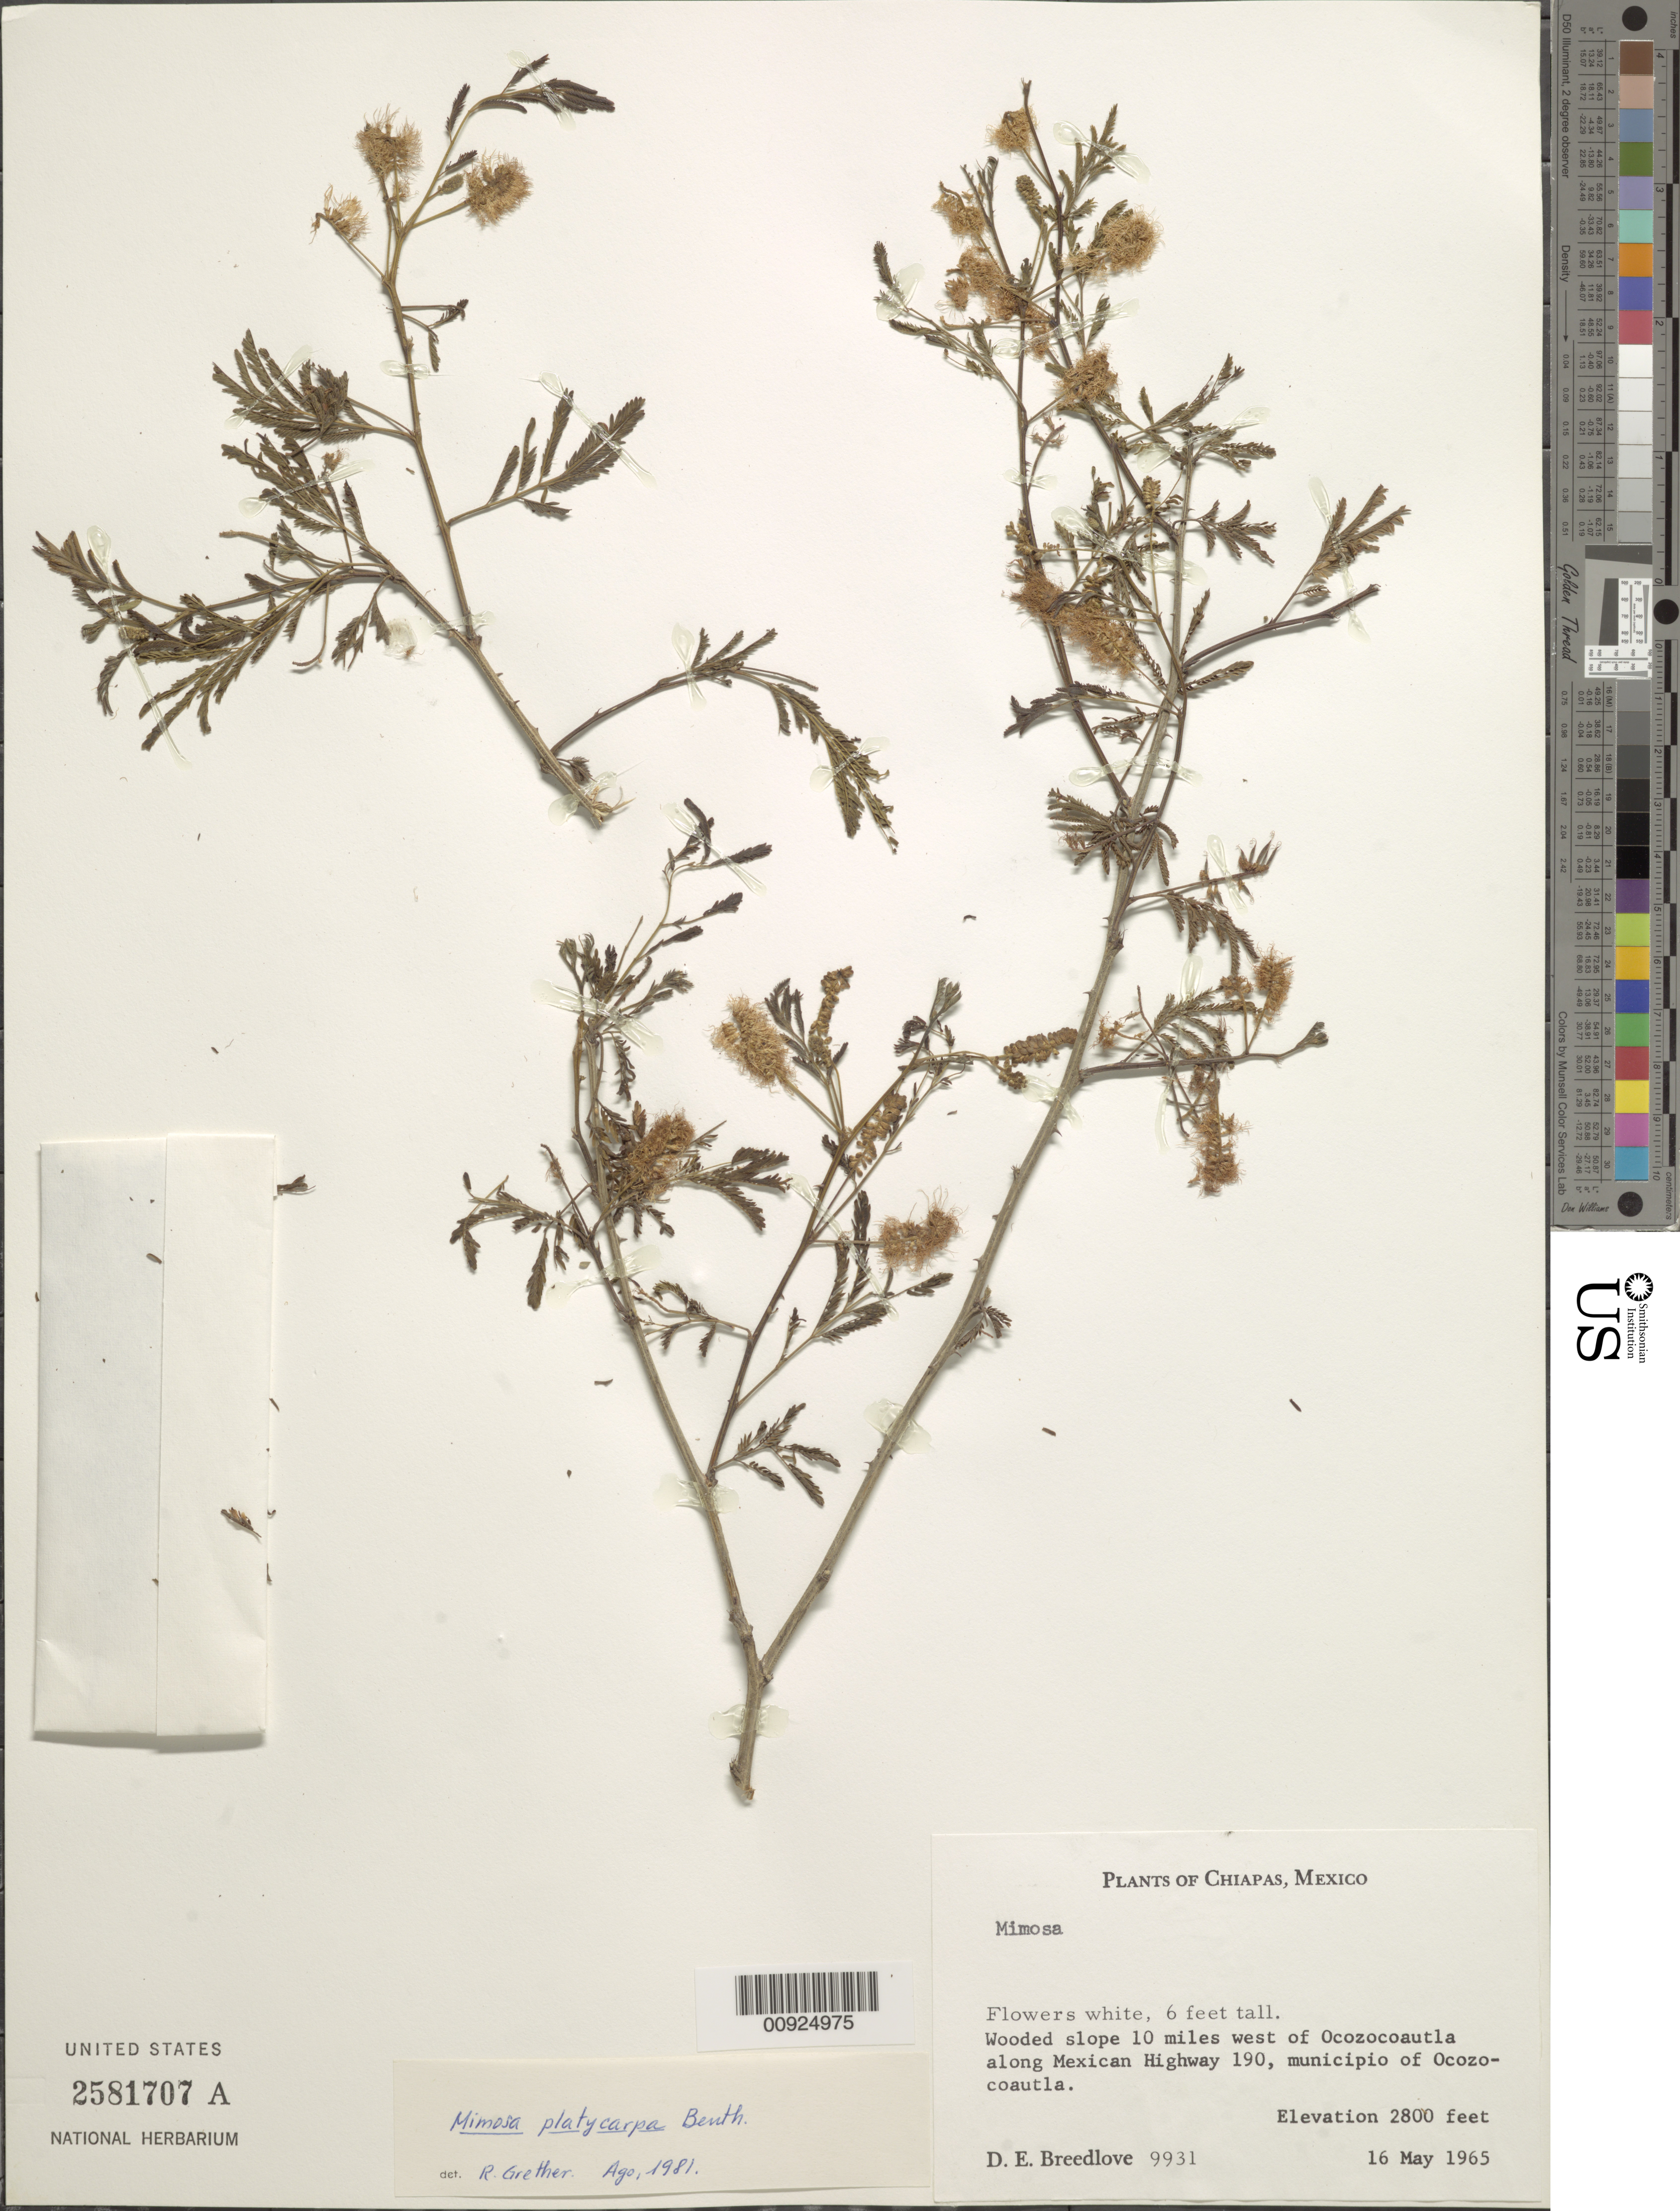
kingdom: Plantae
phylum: Tracheophyta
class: Magnoliopsida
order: Fabales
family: Fabaceae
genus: Mimosa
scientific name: Mimosa platycarpa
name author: Benth.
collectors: D. E. Breedlove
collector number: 9931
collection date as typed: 16 May 1965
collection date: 1965-05-16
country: Mexico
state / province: Chiapas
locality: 10 miles west of Ocozocoautla along Mexican highway 190, municipio of Ocozocoautla, Chiapas.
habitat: Wooded slope.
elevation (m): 853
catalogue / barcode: US 2581707A